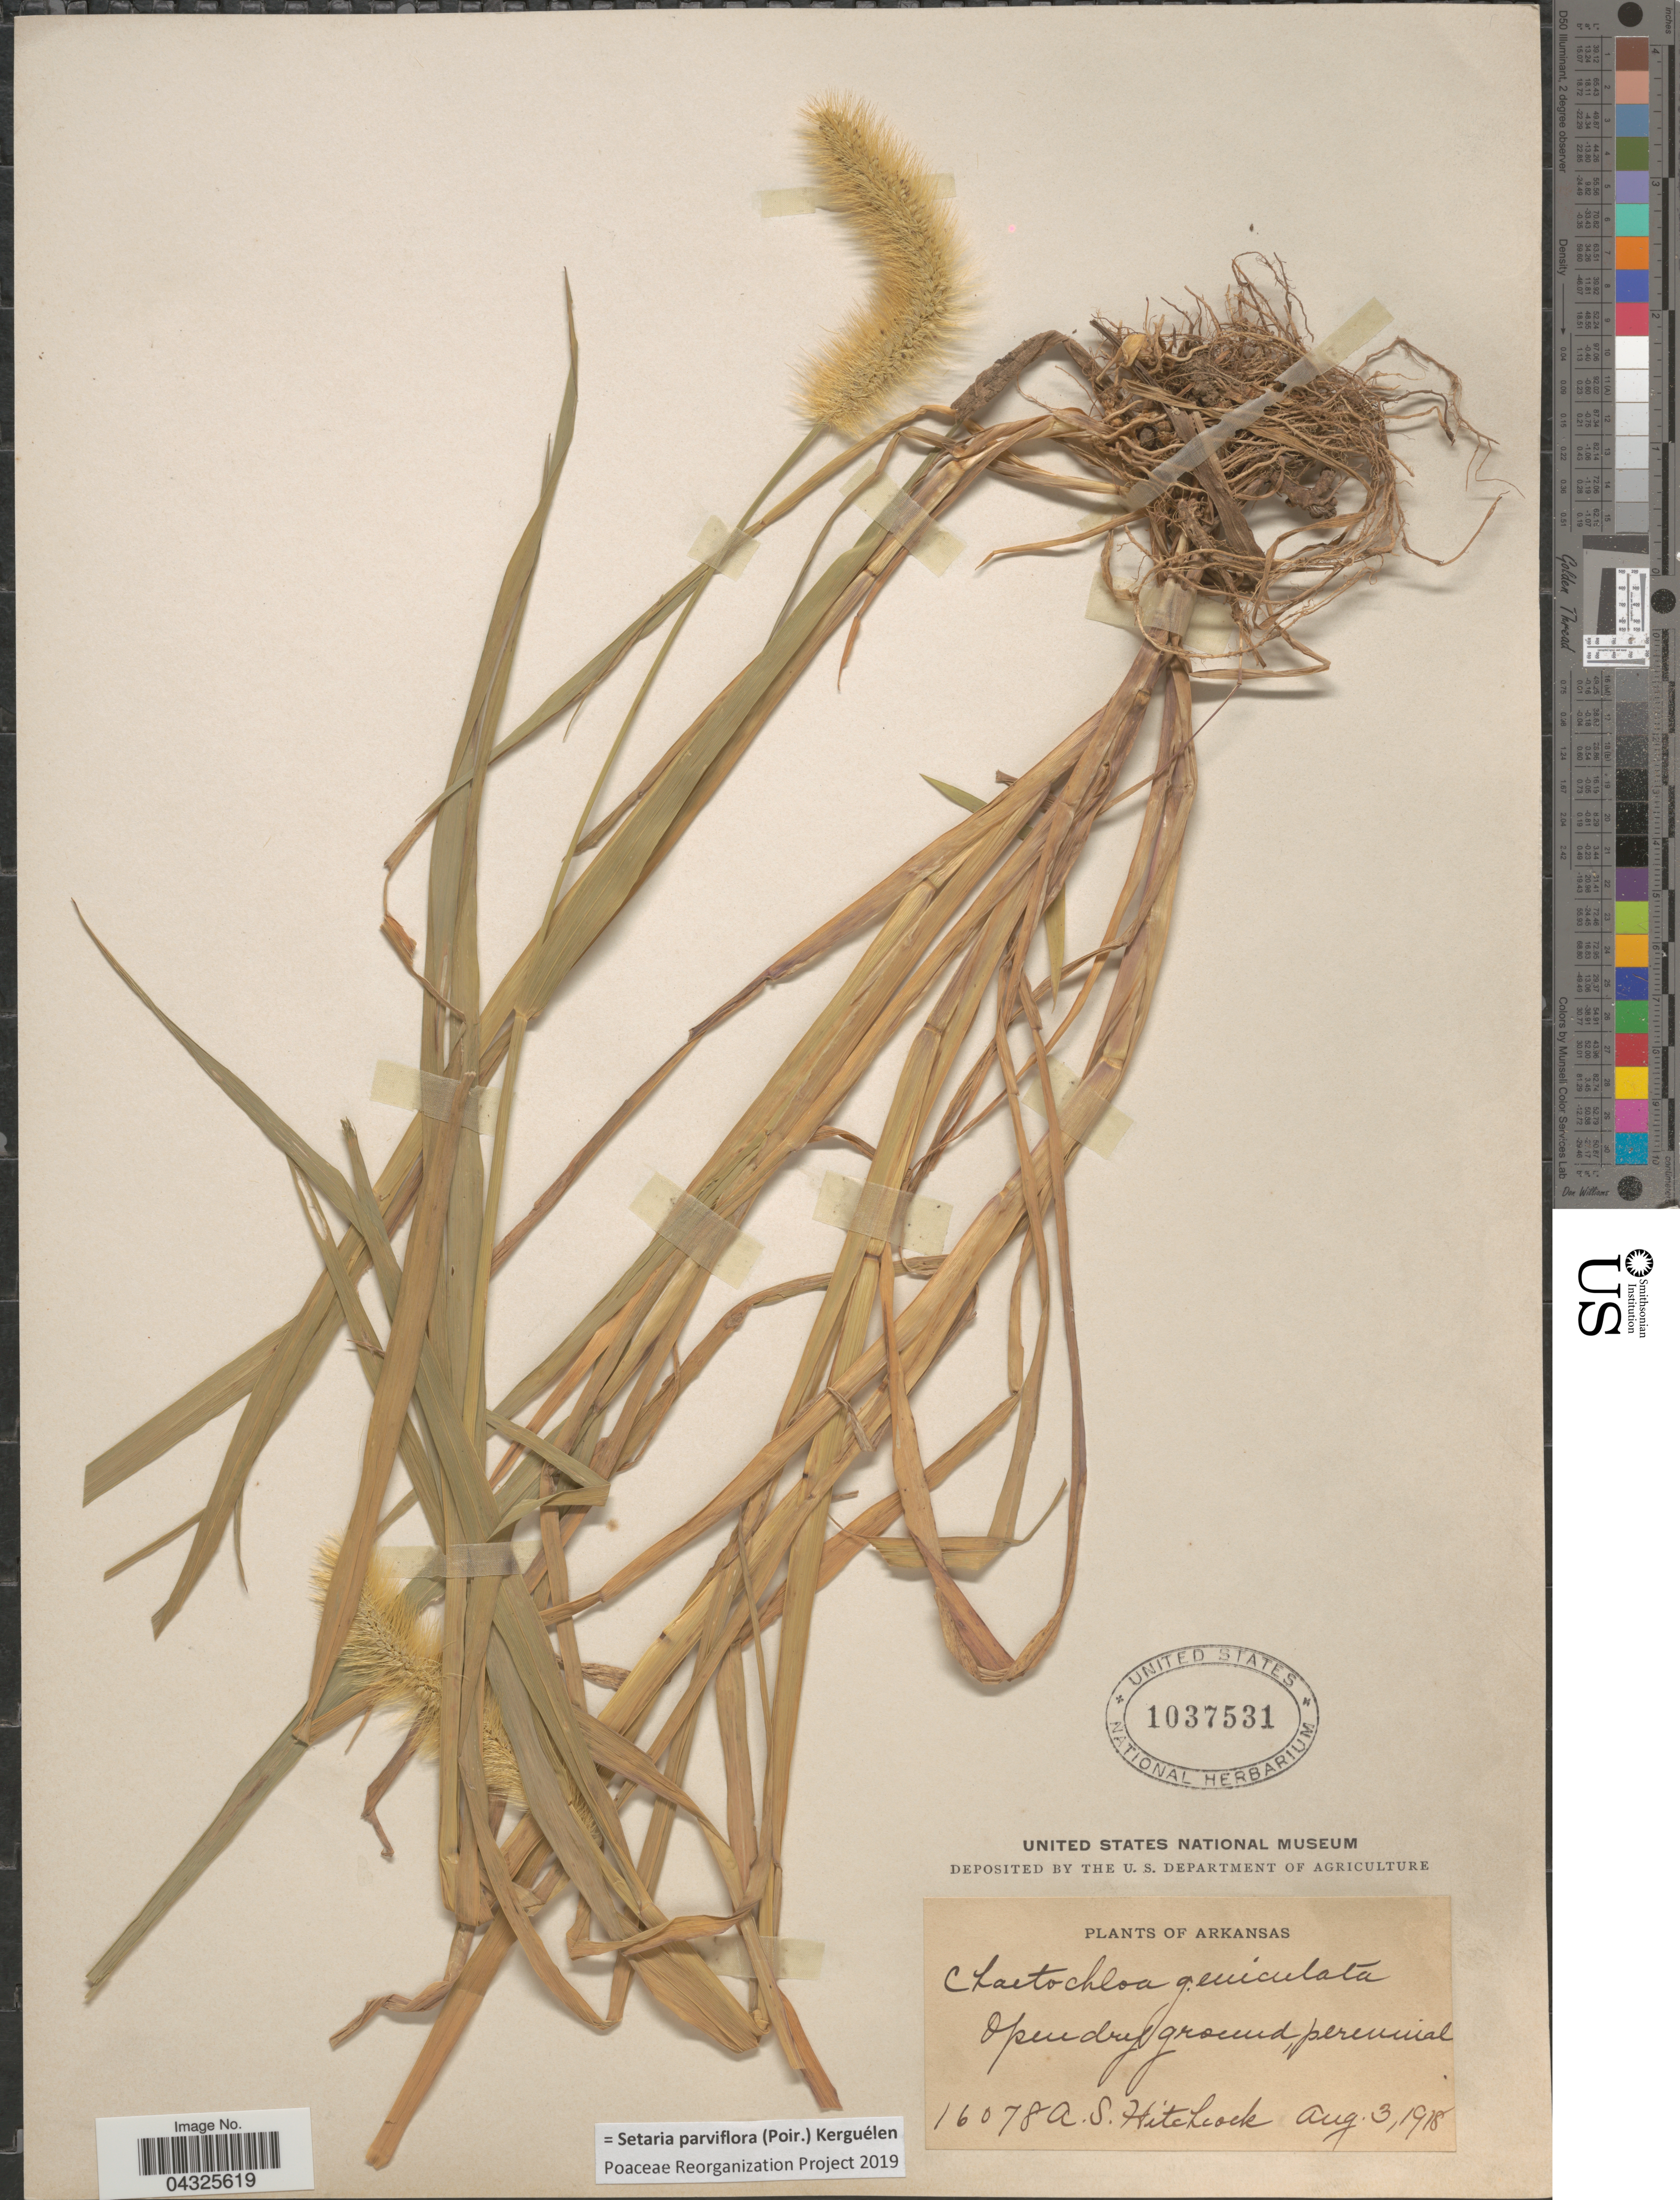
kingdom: Plantae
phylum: Tracheophyta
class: Liliopsida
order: Poales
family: Poaceae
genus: Setaria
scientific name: Setaria parviflora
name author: (Poir.) Kerguélen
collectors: A. S. Hitchcock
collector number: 16078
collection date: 1918-08-03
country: United States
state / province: Arkansas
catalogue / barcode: US 1037531